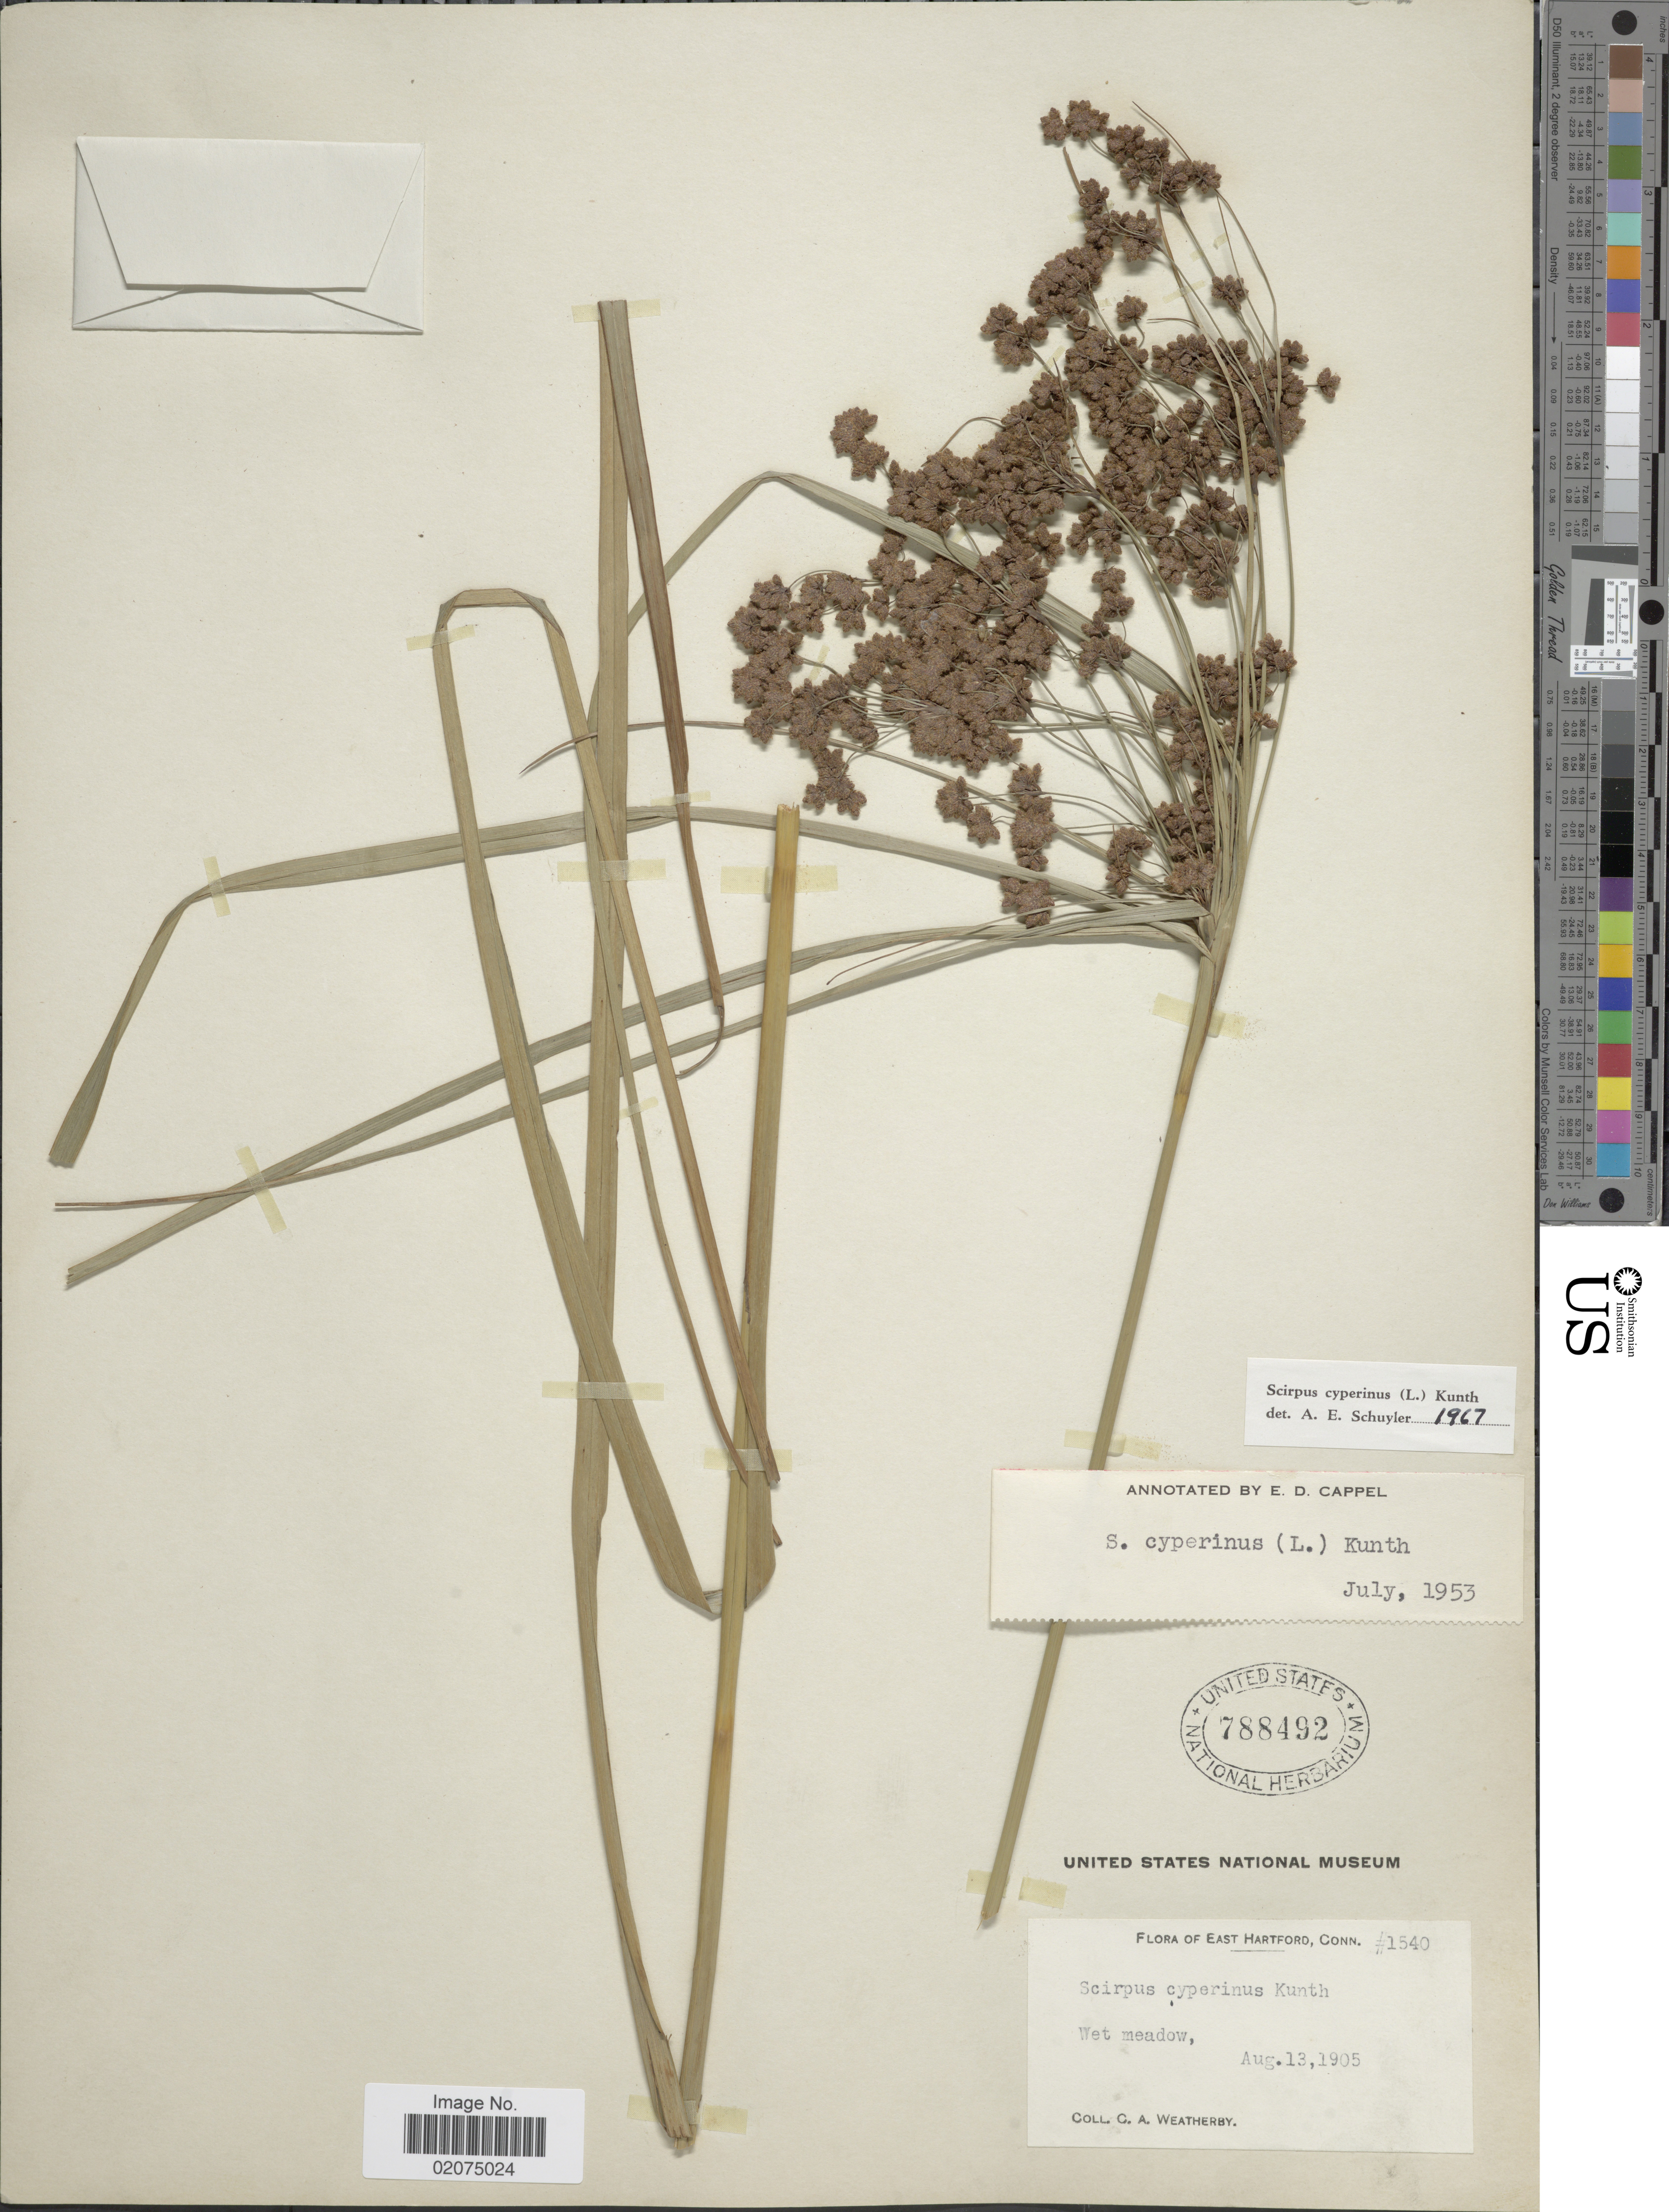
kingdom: Plantae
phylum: Tracheophyta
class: Liliopsida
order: Poales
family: Cyperaceae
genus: Scirpus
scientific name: Scirpus cyperinus (L.) Kunth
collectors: C. A. Weatherby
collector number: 1540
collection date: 1905-08-13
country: United States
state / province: Connecticut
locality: East Hartford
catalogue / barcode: US 788492